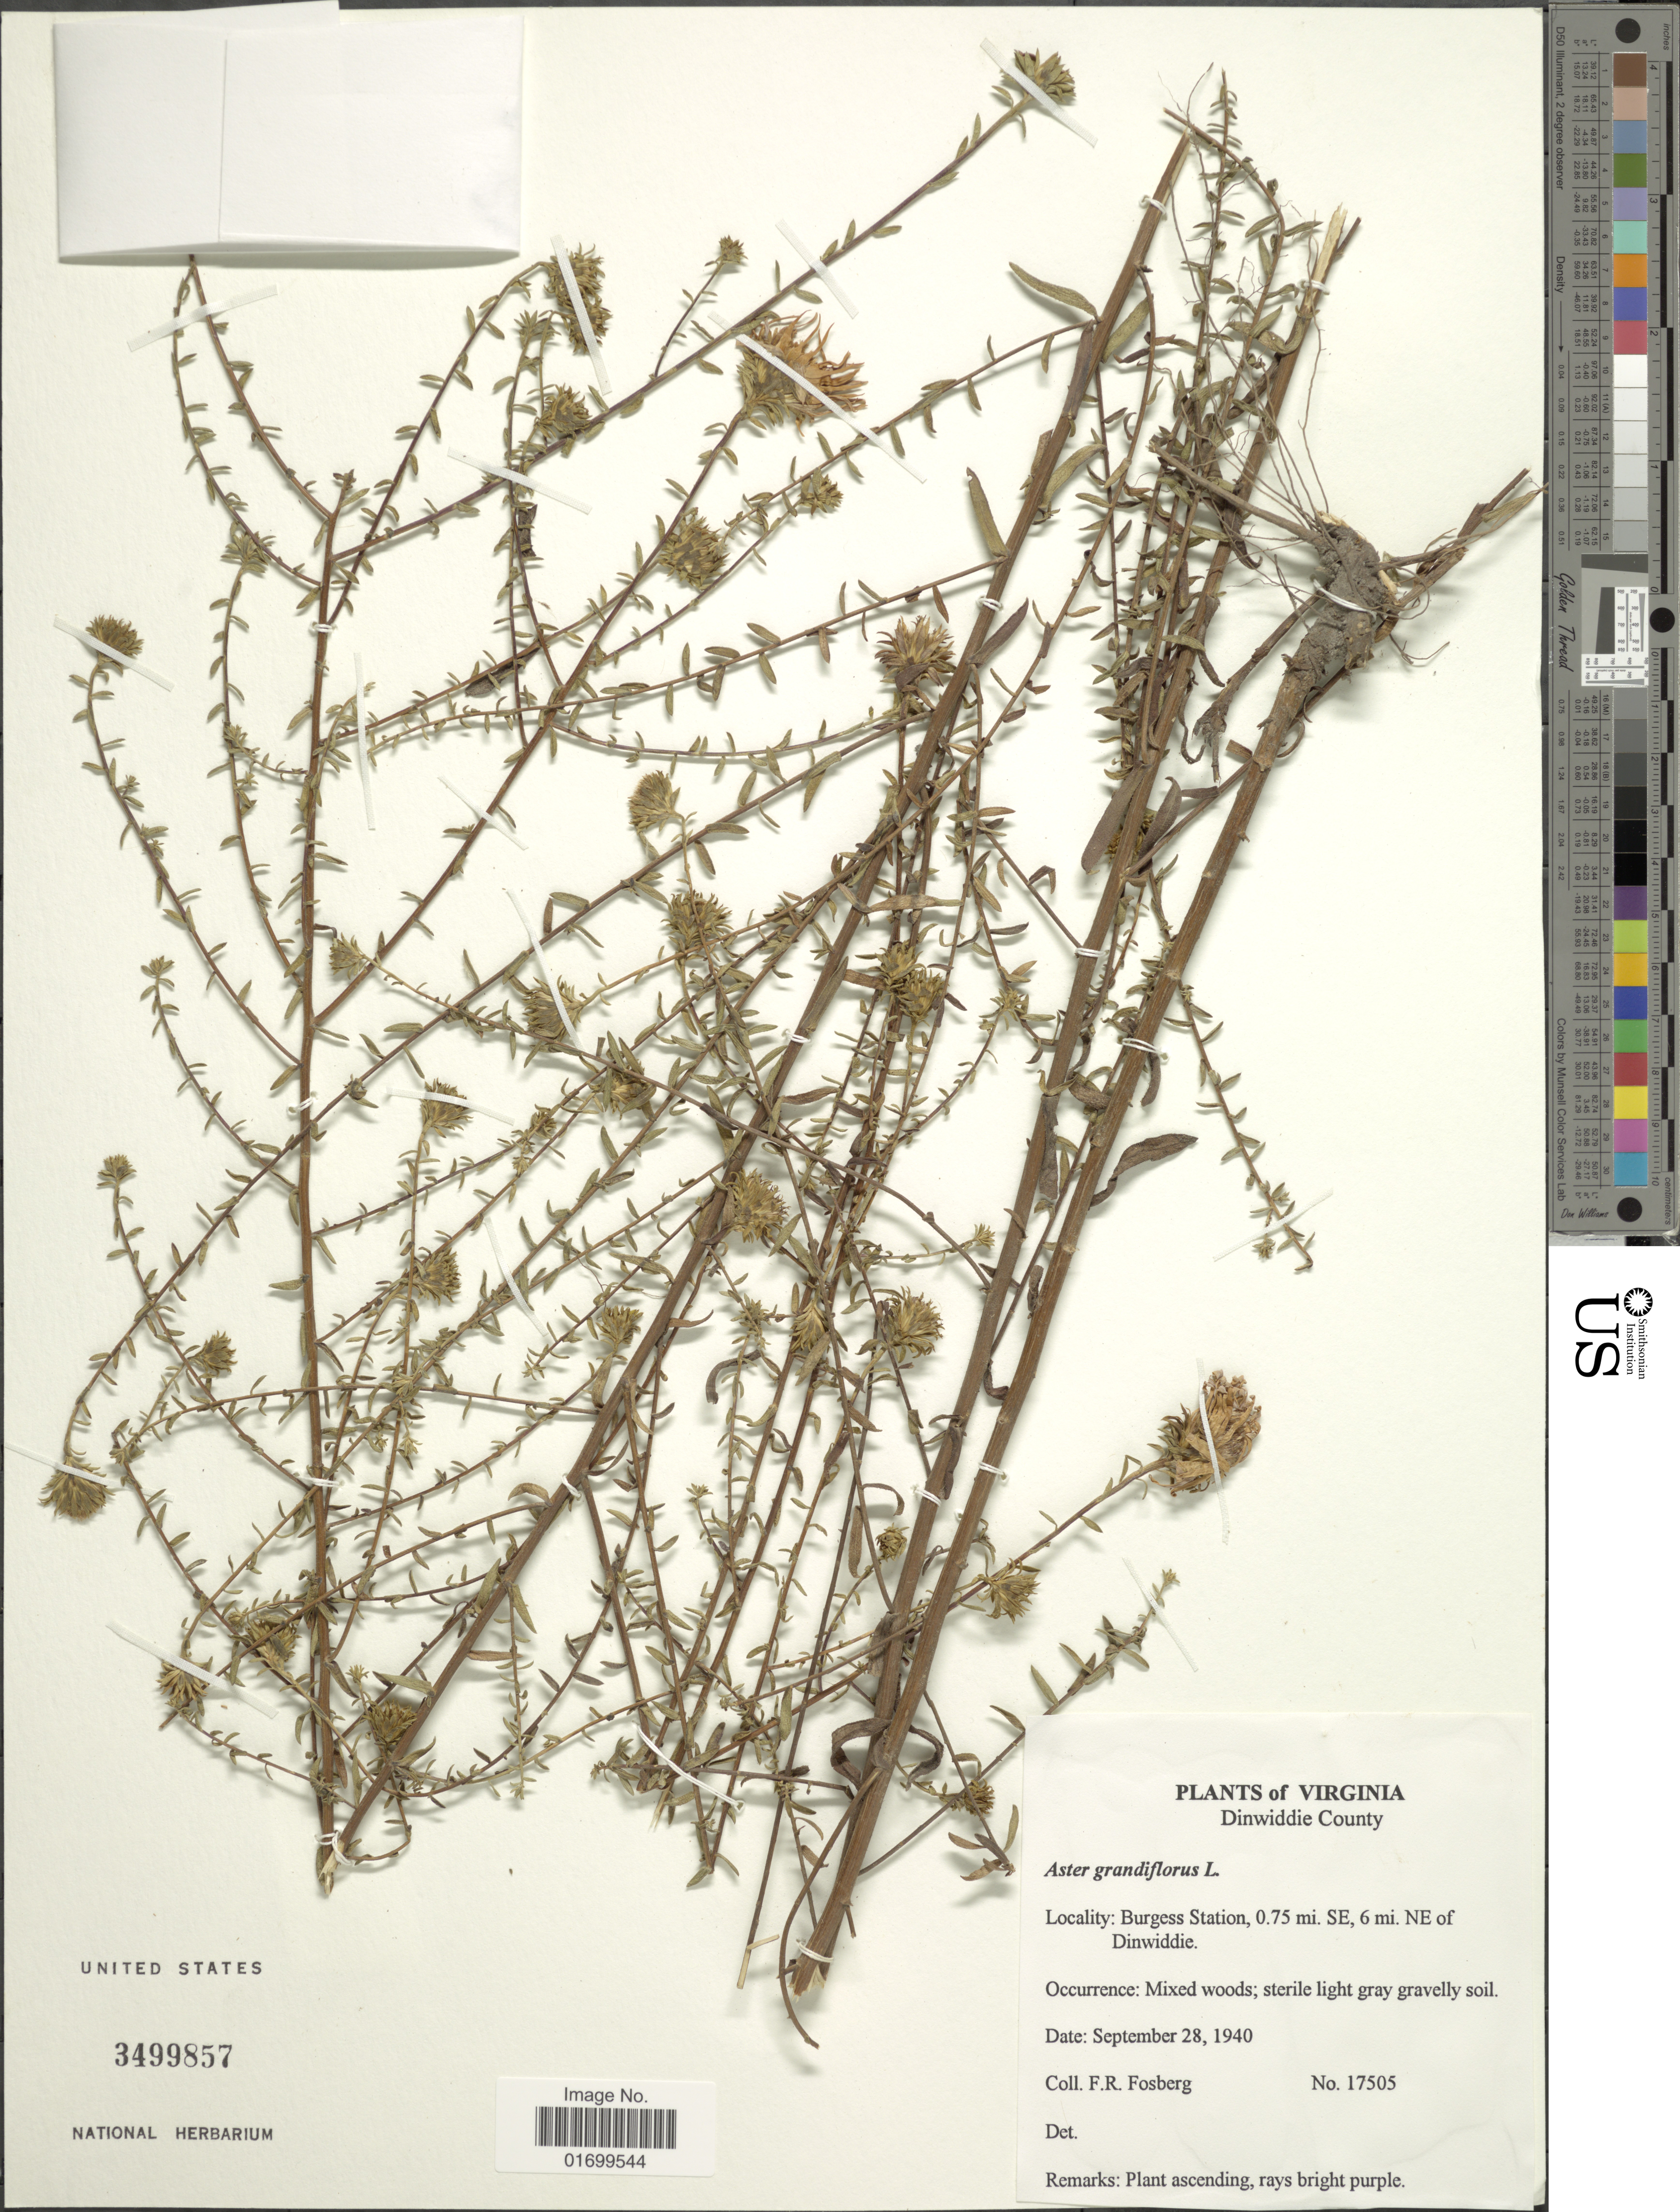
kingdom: Plantae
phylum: Tracheophyta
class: Magnoliopsida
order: Asterales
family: Asteraceae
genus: Symphyotrichum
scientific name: Symphyotrichum grandiflorum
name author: (L.) G.L. Nesom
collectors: F. R. Fosberg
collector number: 17505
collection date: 1940-09-28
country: United States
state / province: Virginia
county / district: Dinwiddie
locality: Dinwiddie County, Burgess Station, 0.75 mi. SE, 6 mi. NE of Dinwiddie.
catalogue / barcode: US 3499857